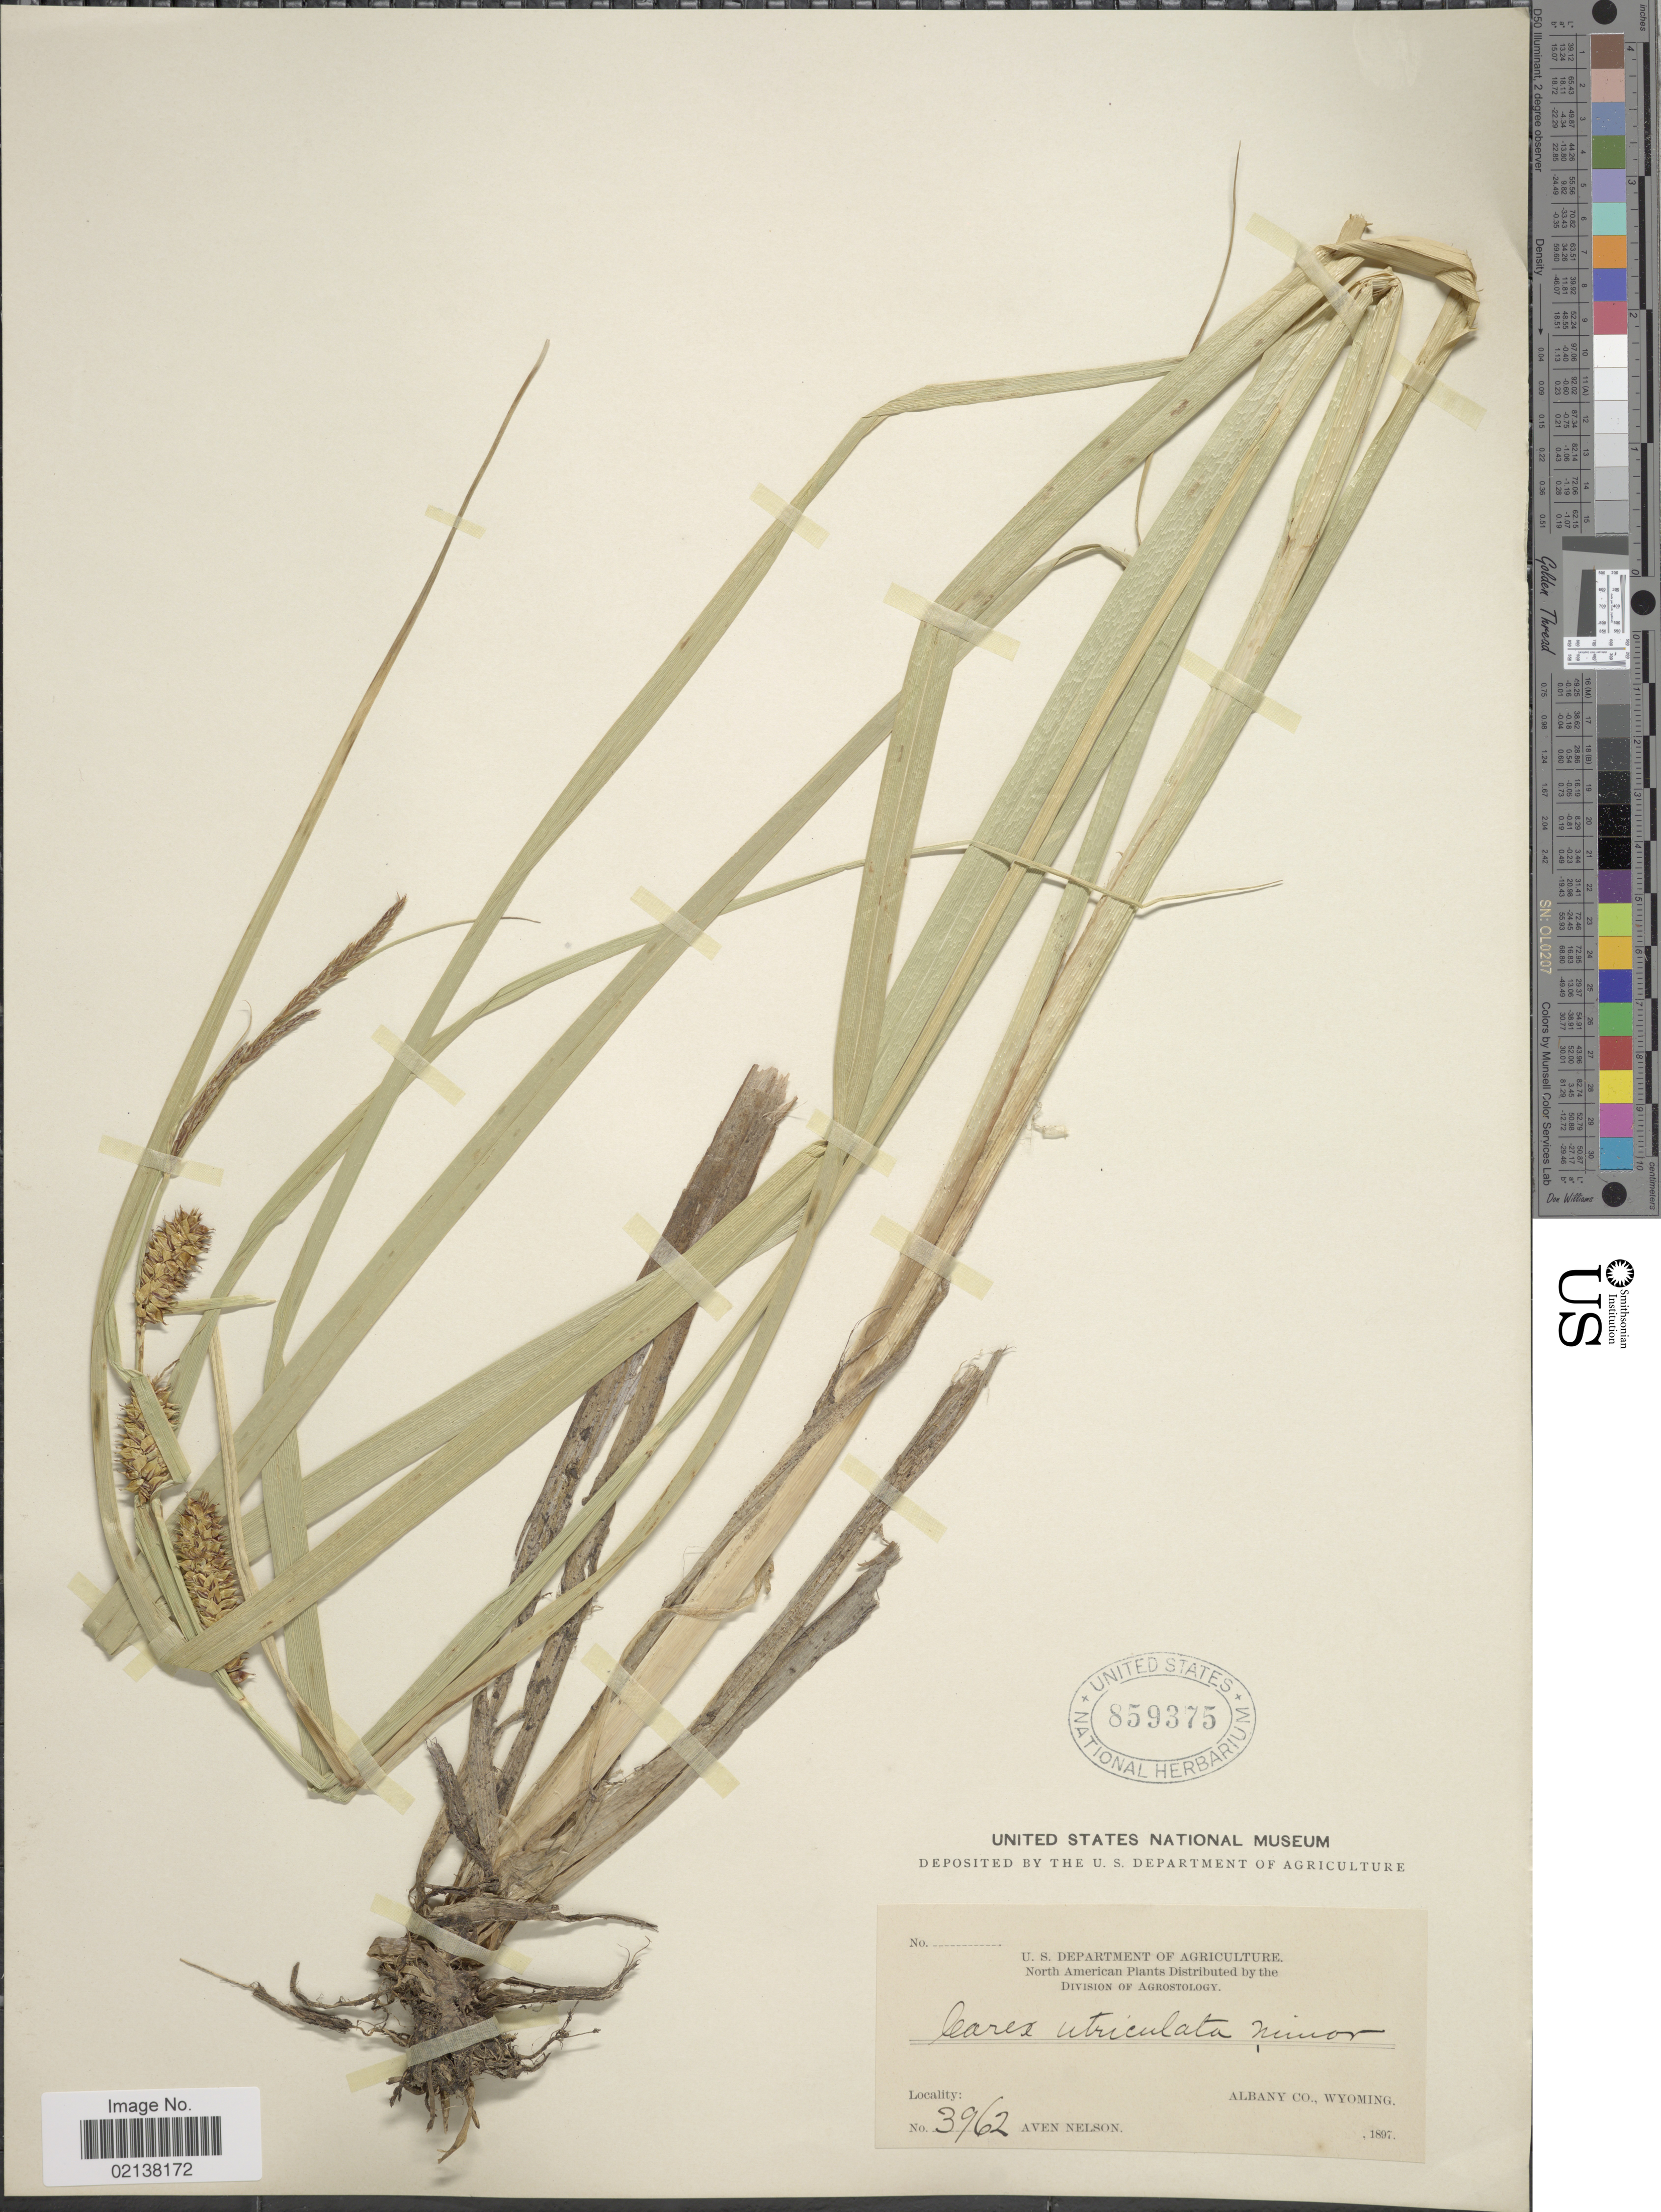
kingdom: Plantae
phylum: Tracheophyta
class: Liliopsida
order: Poales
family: Cyperaceae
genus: Carex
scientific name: Carex utriculata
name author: Boott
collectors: A. Nelson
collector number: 3962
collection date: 1897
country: United States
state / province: Wyoming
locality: Albany Co.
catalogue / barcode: US 859375